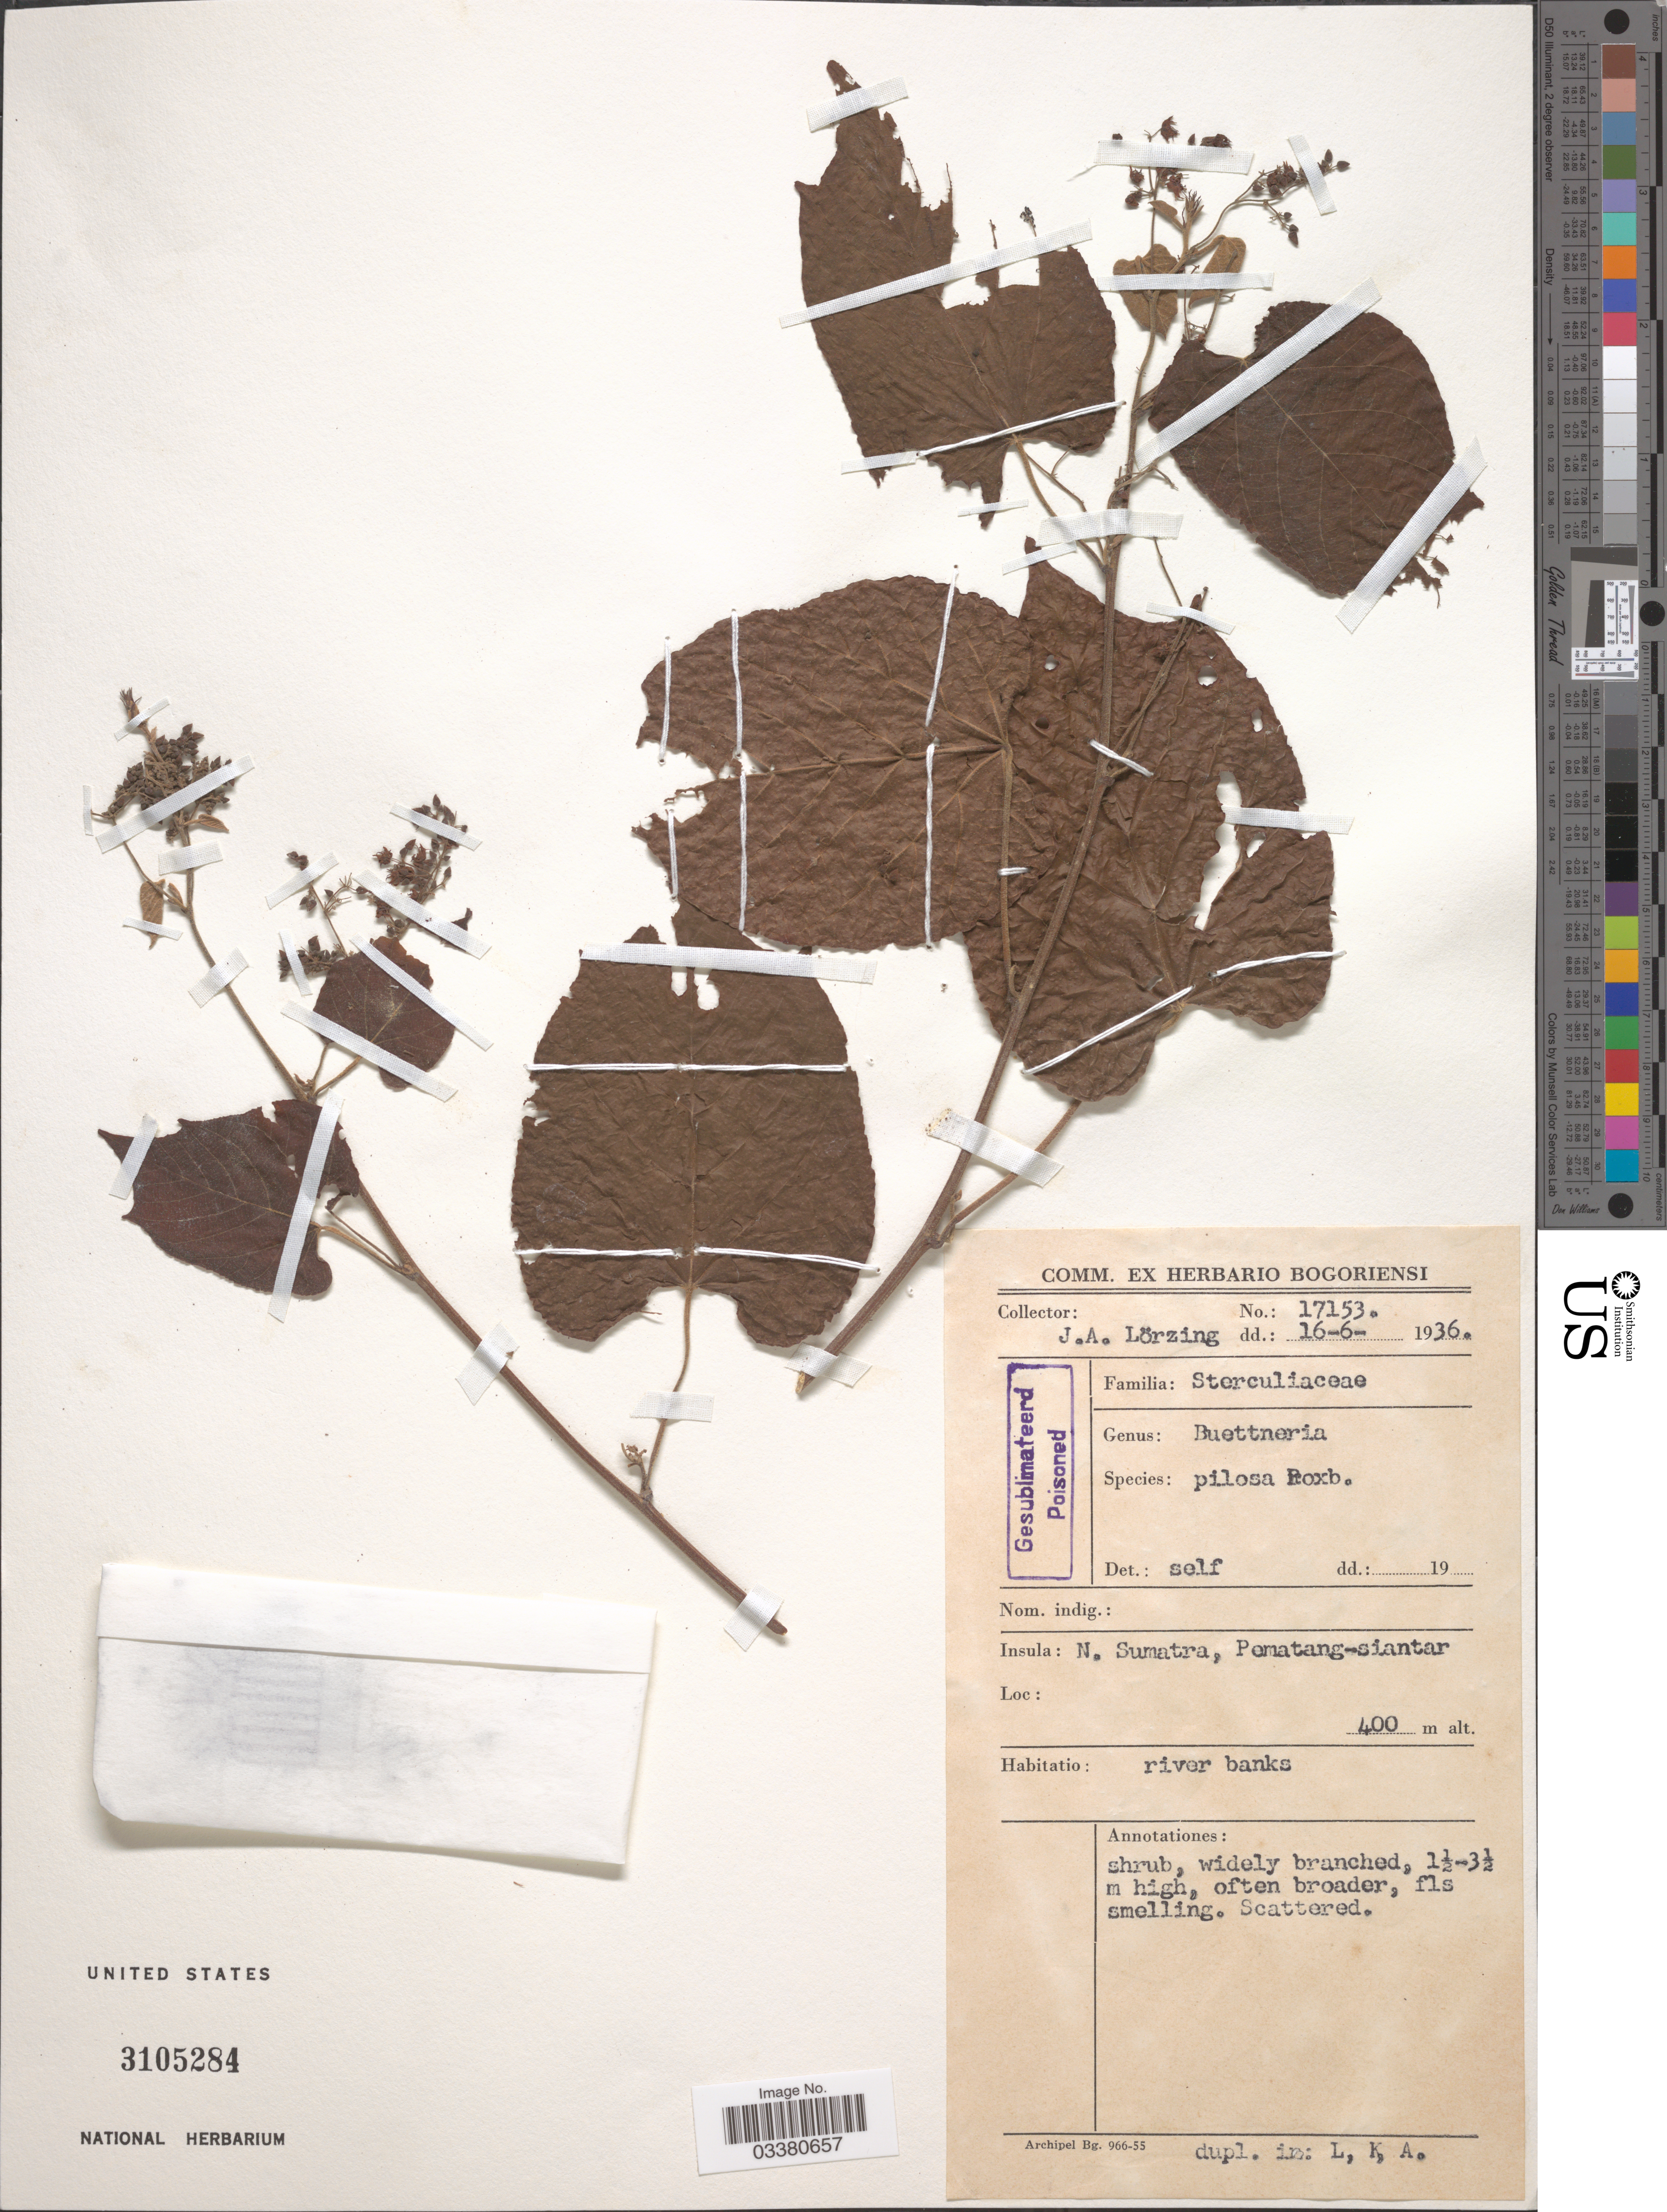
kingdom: Plantae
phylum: Tracheophyta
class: Magnoliopsida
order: Malvales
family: Malvaceae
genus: Byttneria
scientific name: Byttneria pilosa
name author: Roxb.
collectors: J. Lorzing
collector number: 17153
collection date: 1936-06-16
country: Indonesia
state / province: Sumatra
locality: N. Sumatra, Pematang-siantar.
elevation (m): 400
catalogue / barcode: US 3105284